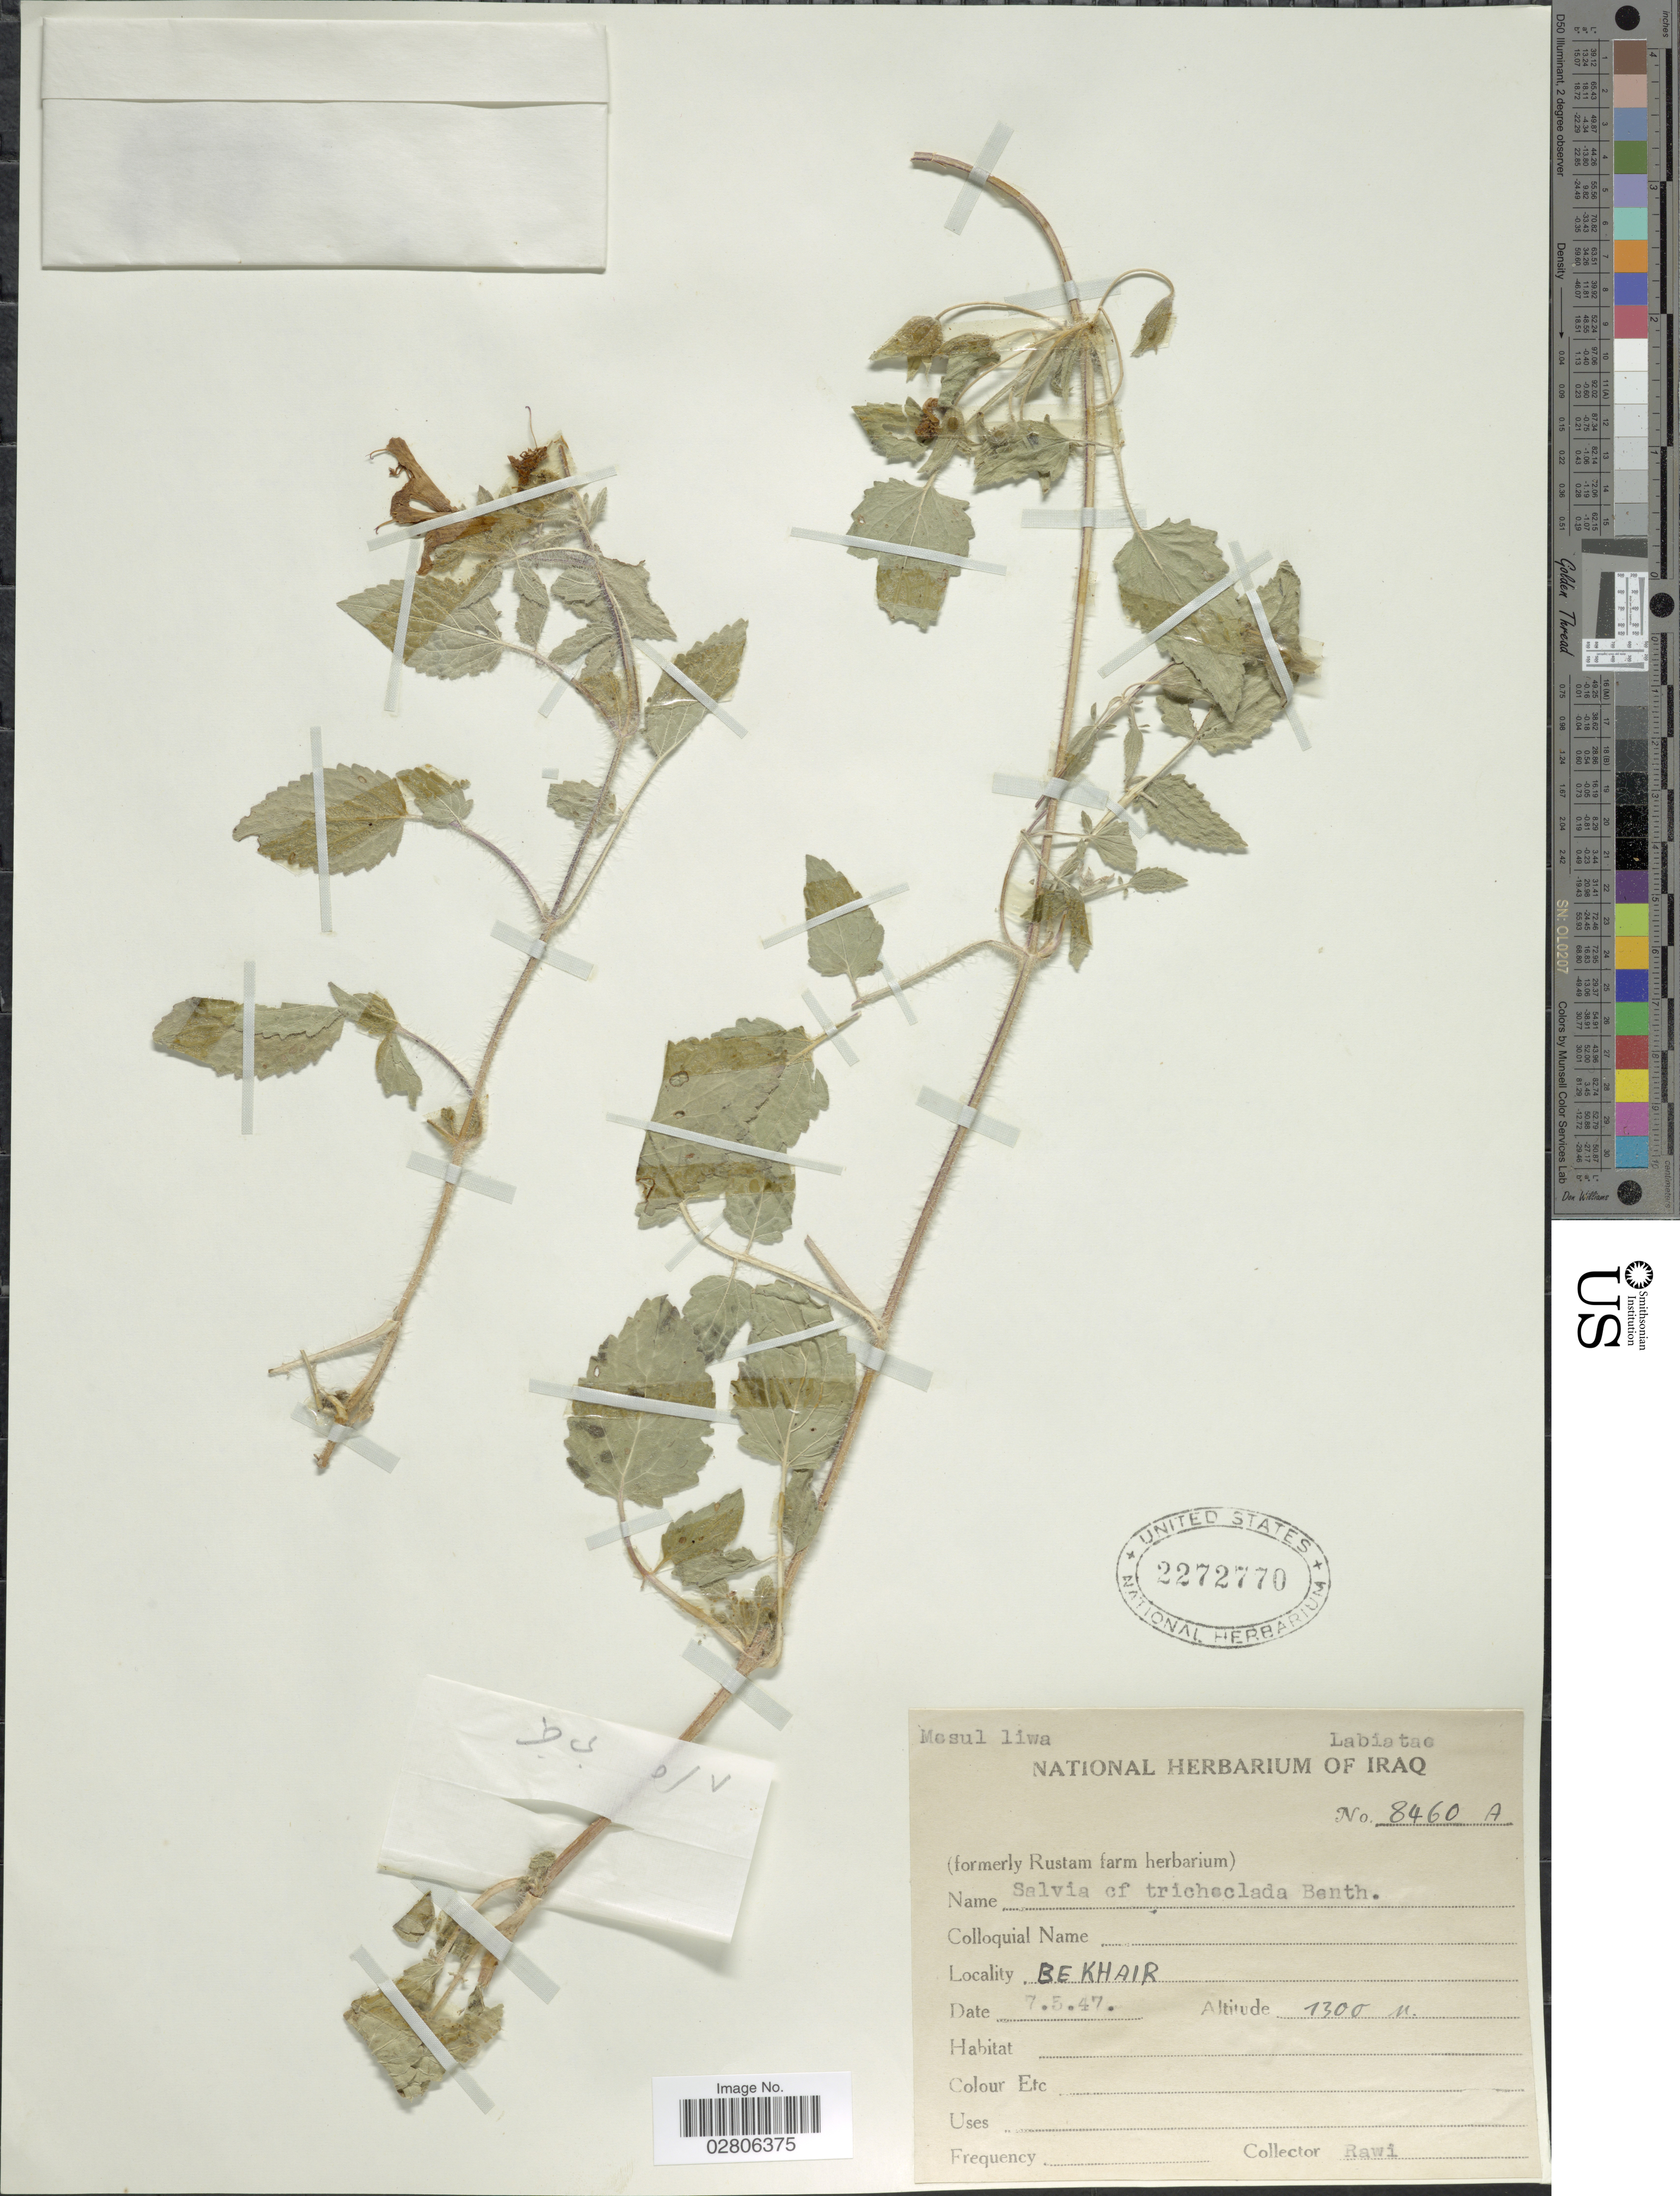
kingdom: Plantae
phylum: Tracheophyta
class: Magnoliopsida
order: Lamiales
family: Lamiaceae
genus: Salvia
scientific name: Salvia trichoclada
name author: Benth.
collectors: -. Rawi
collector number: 8460A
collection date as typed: Transcribed d/m/y: 7/5/47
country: Iraq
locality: Be Khair. Mosul liwa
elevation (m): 1300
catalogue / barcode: US 2272770